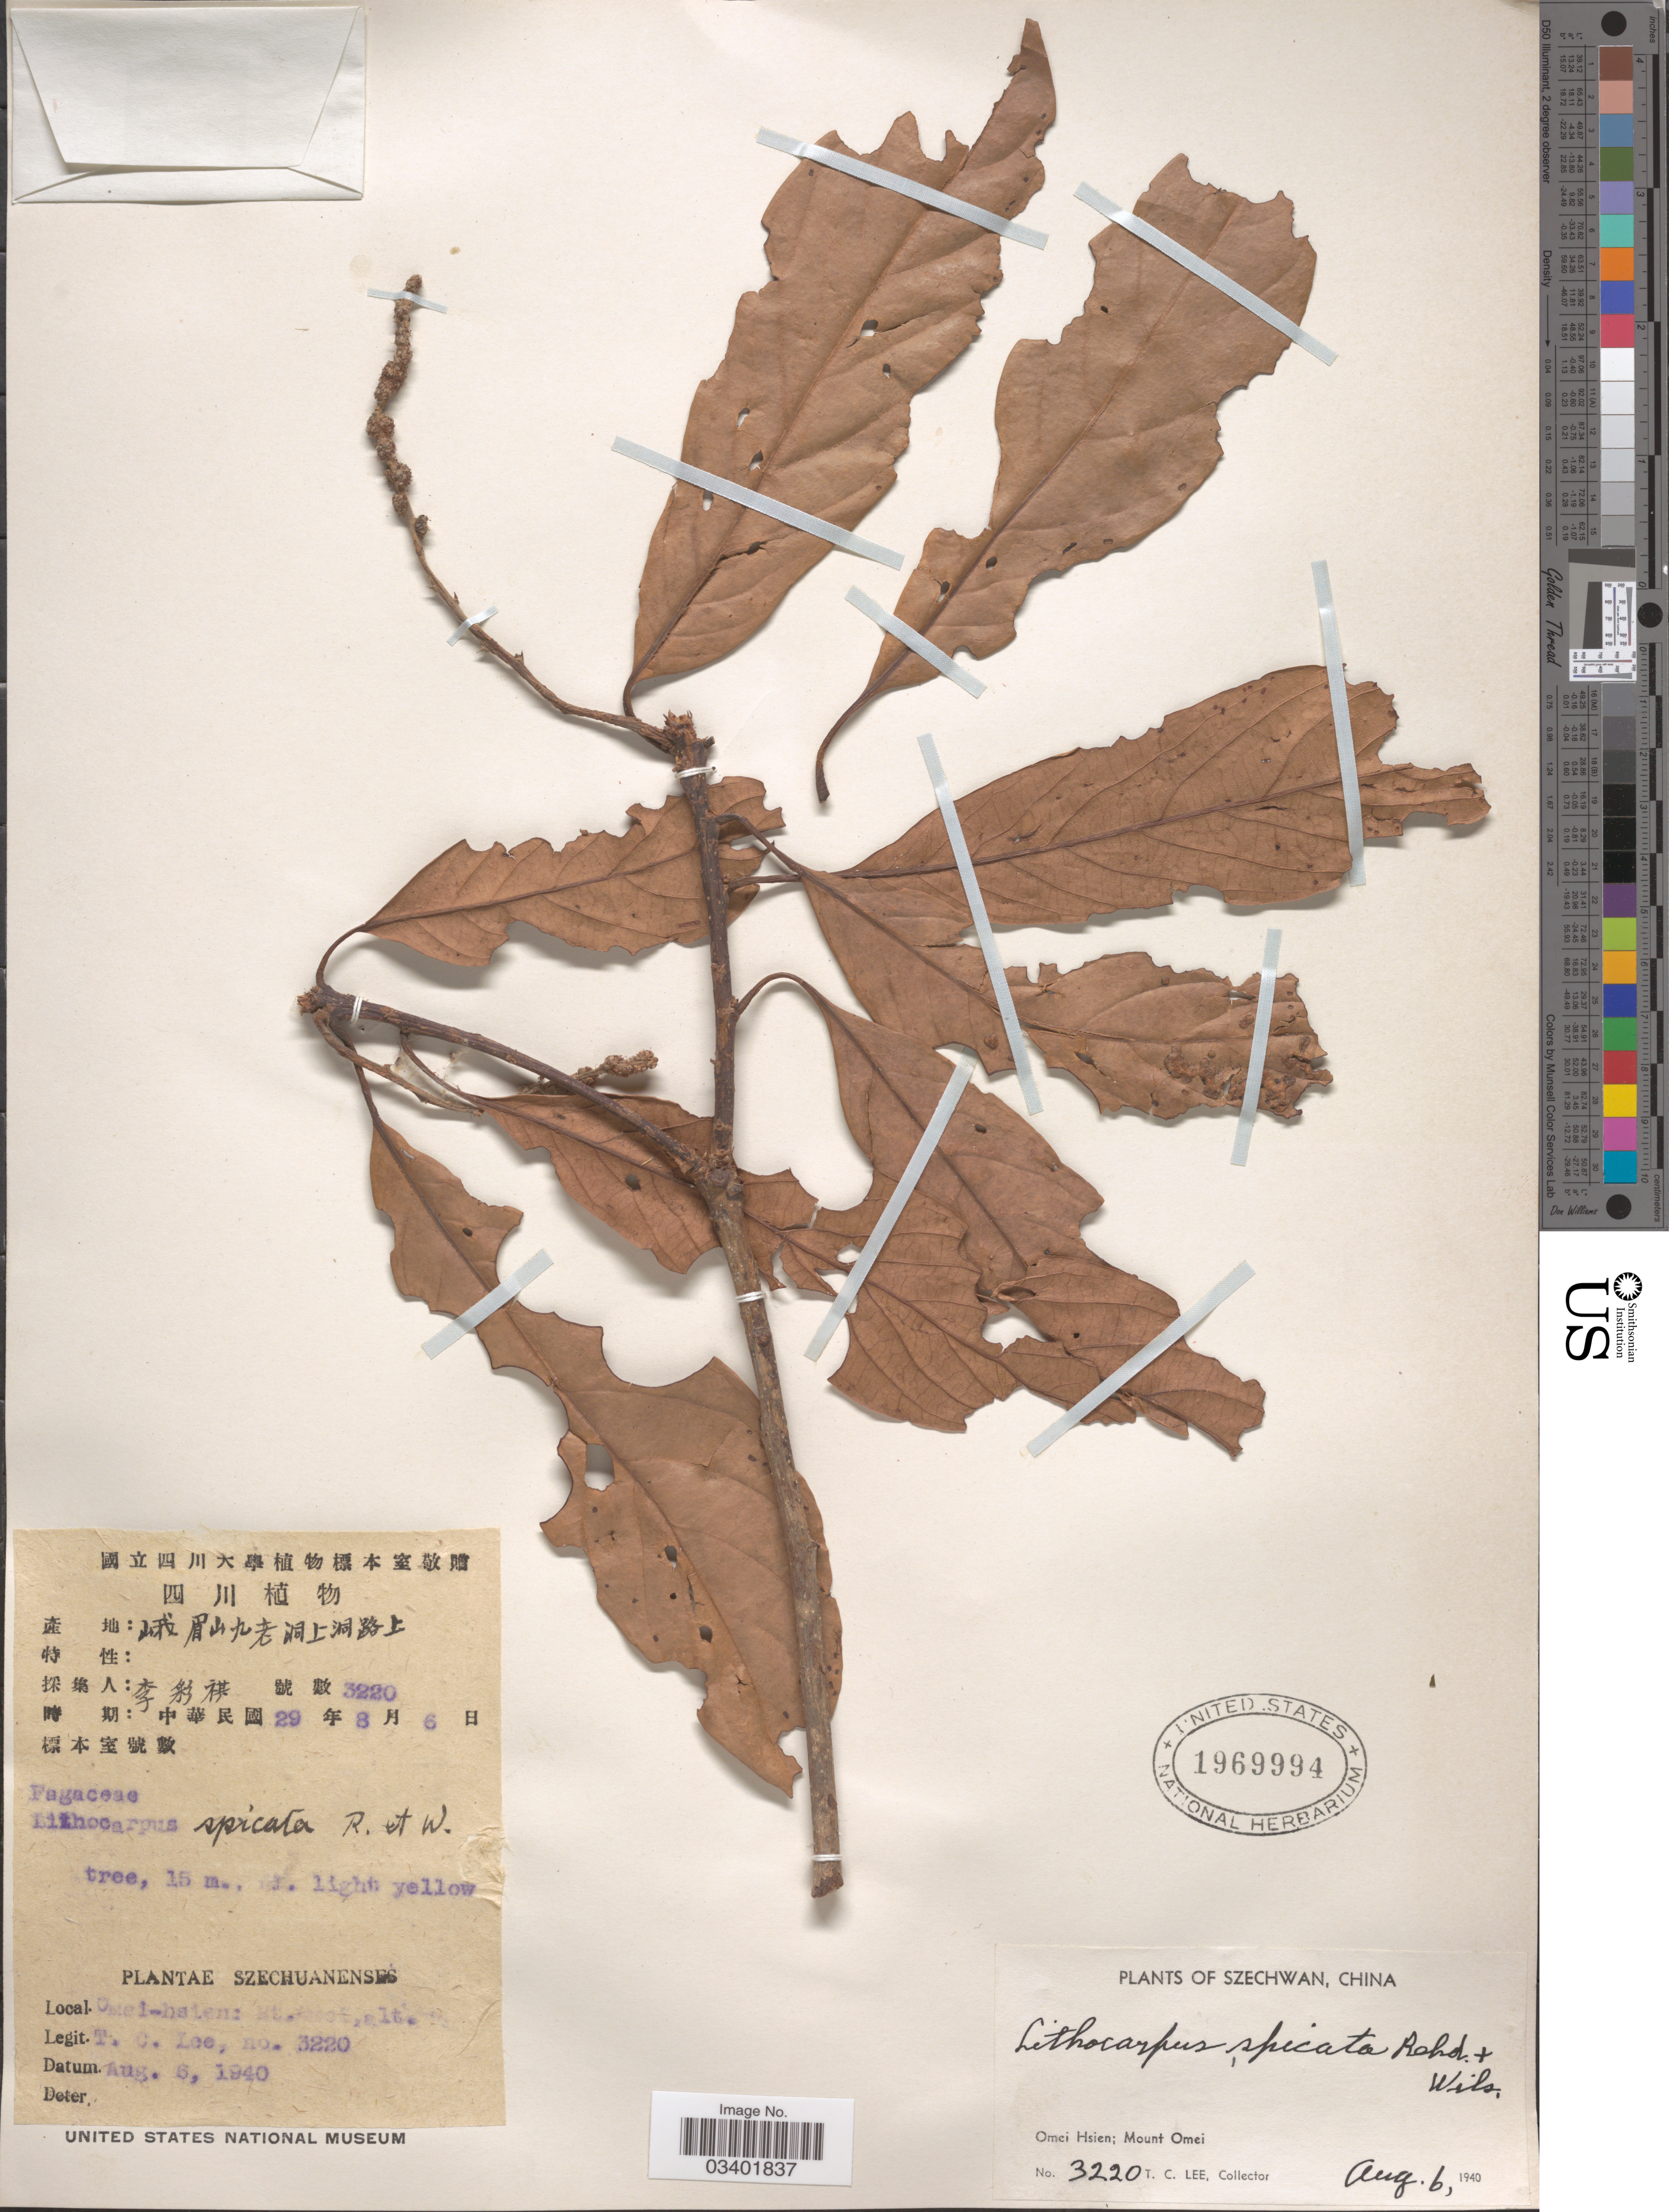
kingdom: Plantae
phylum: Tracheophyta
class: Magnoliopsida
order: Fagales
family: Fagaceae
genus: Lithocarpus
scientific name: Lithocarpus elegans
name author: (Blume) Hatus. ex Soepadmo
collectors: T. Lee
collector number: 3220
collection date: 1940-08-06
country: China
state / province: Sichuan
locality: Szechwan, Omei Hsien; Mount Omei.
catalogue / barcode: US 1969994